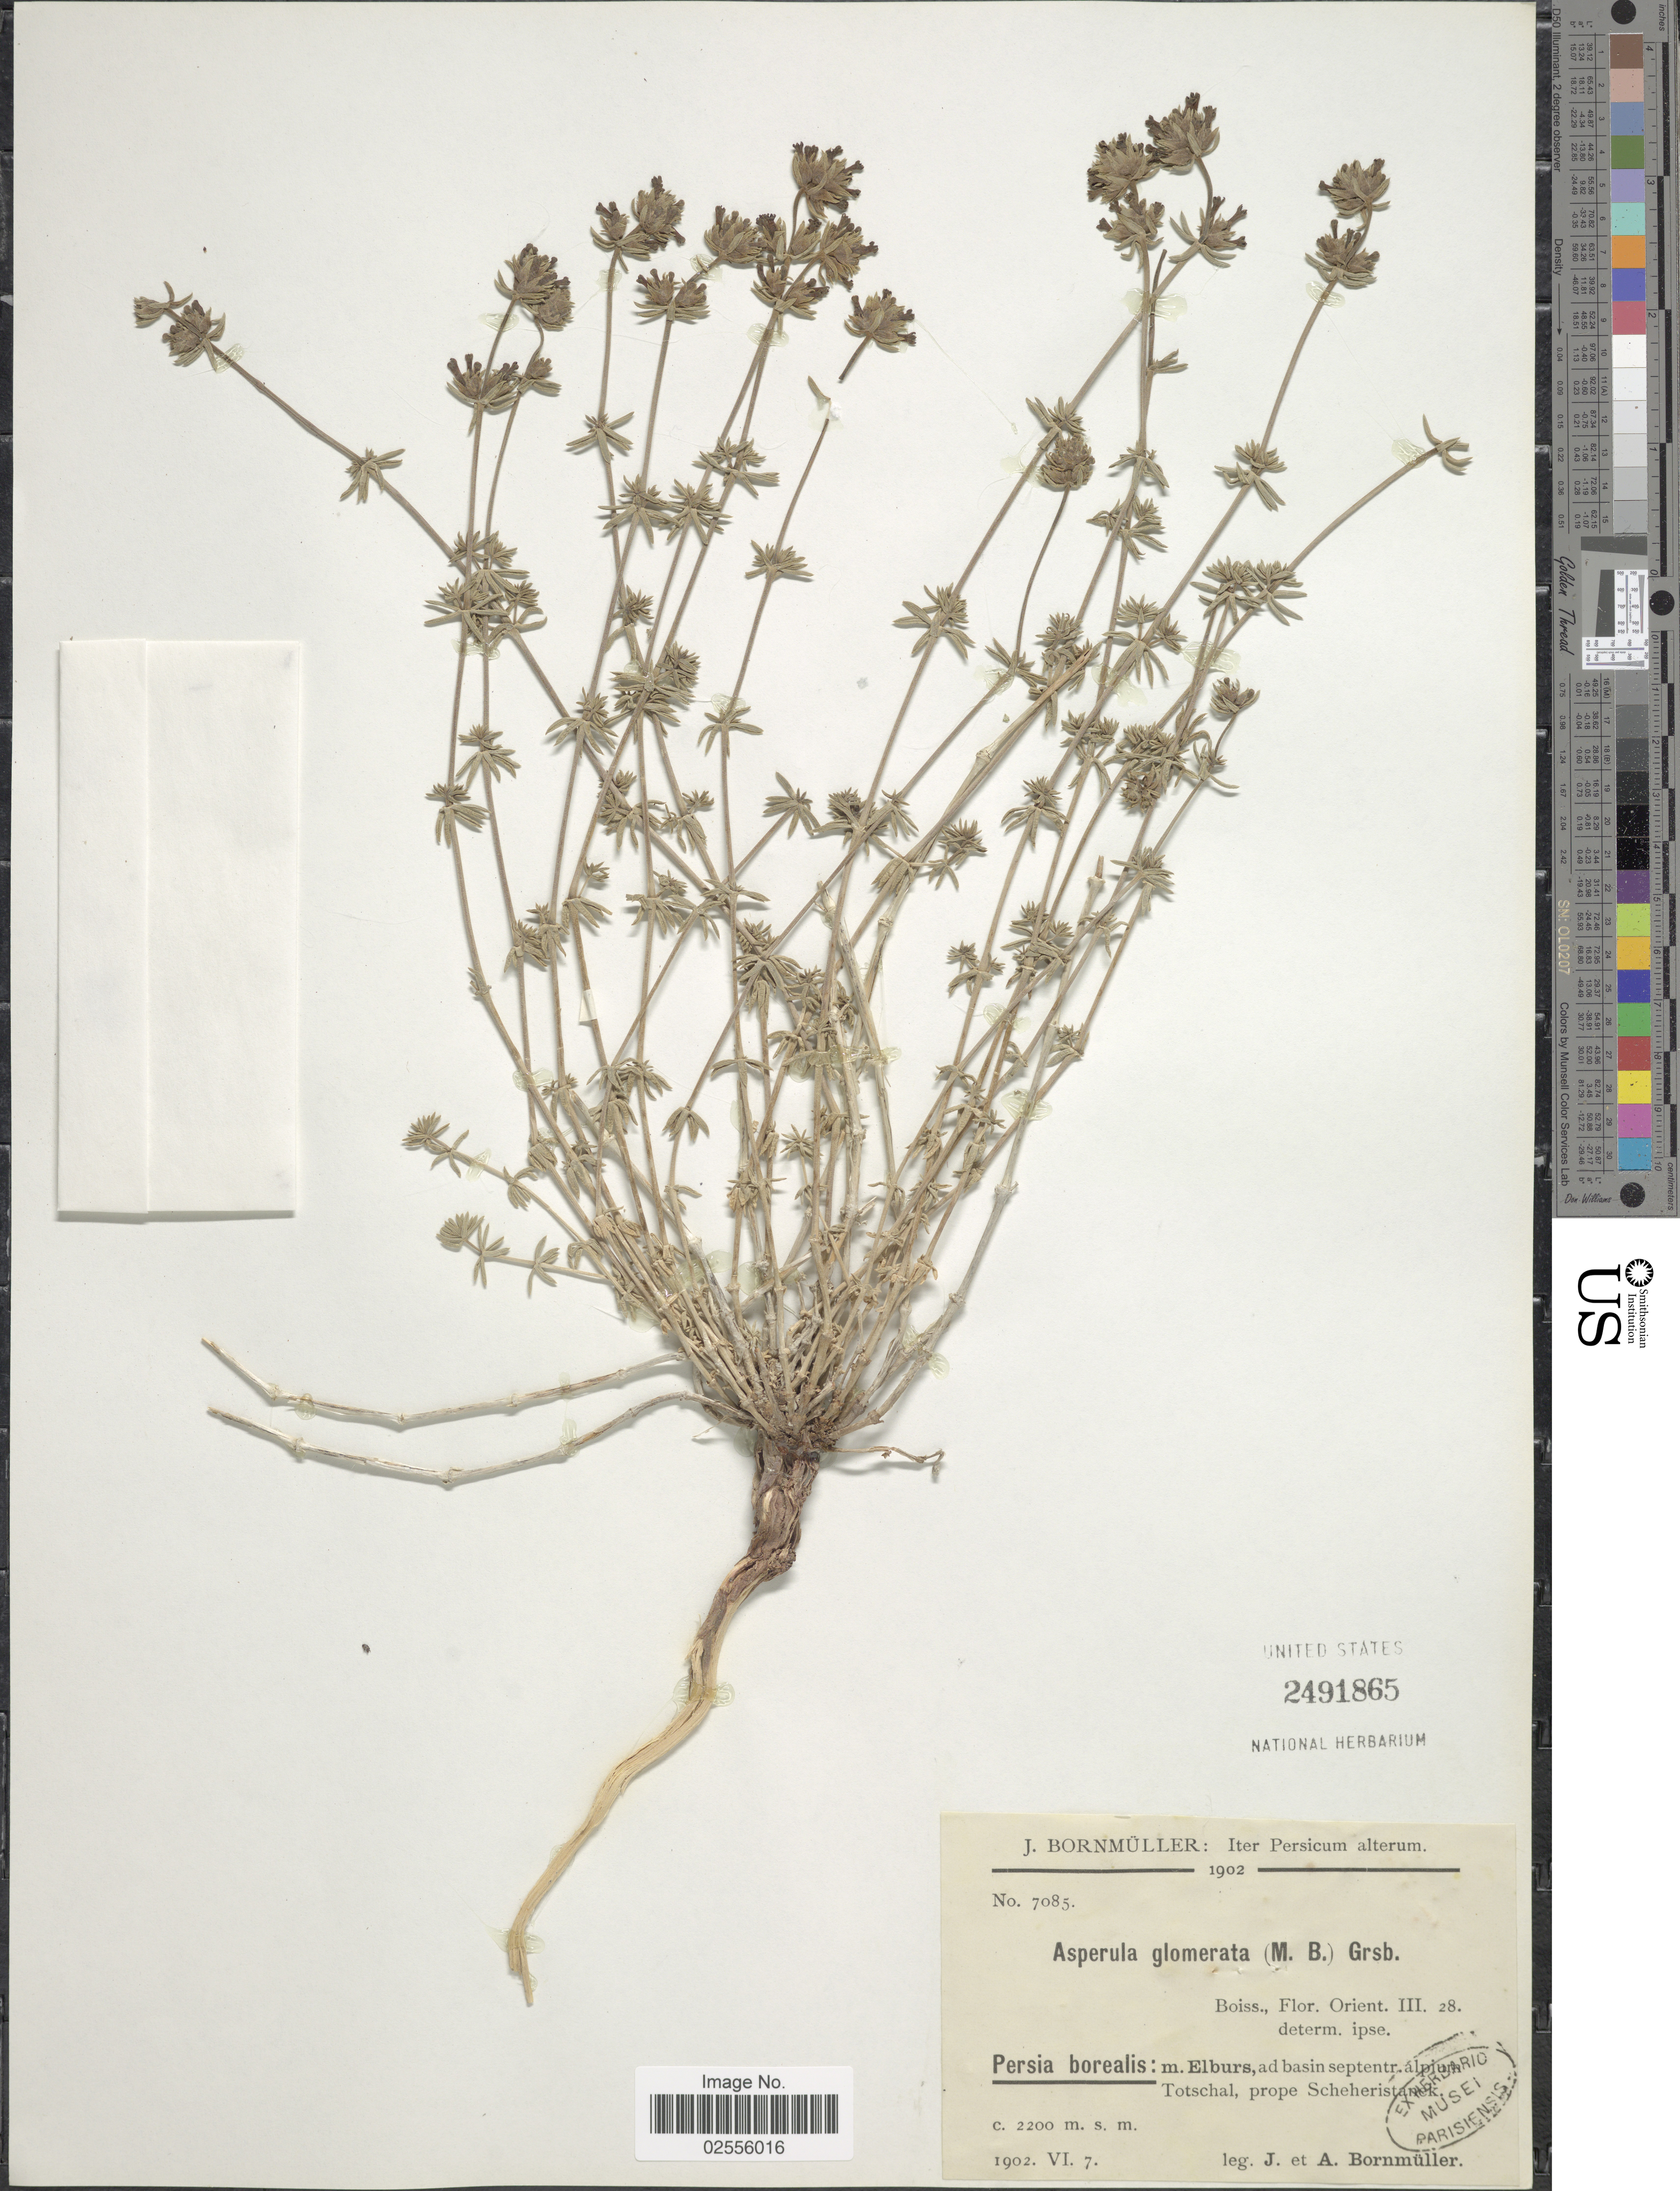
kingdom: Plantae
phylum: Tracheophyta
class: Magnoliopsida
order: Gentianales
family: Rubiaceae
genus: Asperula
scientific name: Asperula glomerata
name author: (M. Bieb.) Griseb.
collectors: J. Bornmüller & A. Bornmüller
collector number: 7085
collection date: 1902-06-07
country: Iran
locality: Iter Persicum alterum, Persia borealis: m. Elburs, ad basin septentr. alpium Totschal, prope Scheheristanek. [interpreted]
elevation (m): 2200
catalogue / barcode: US 2491865